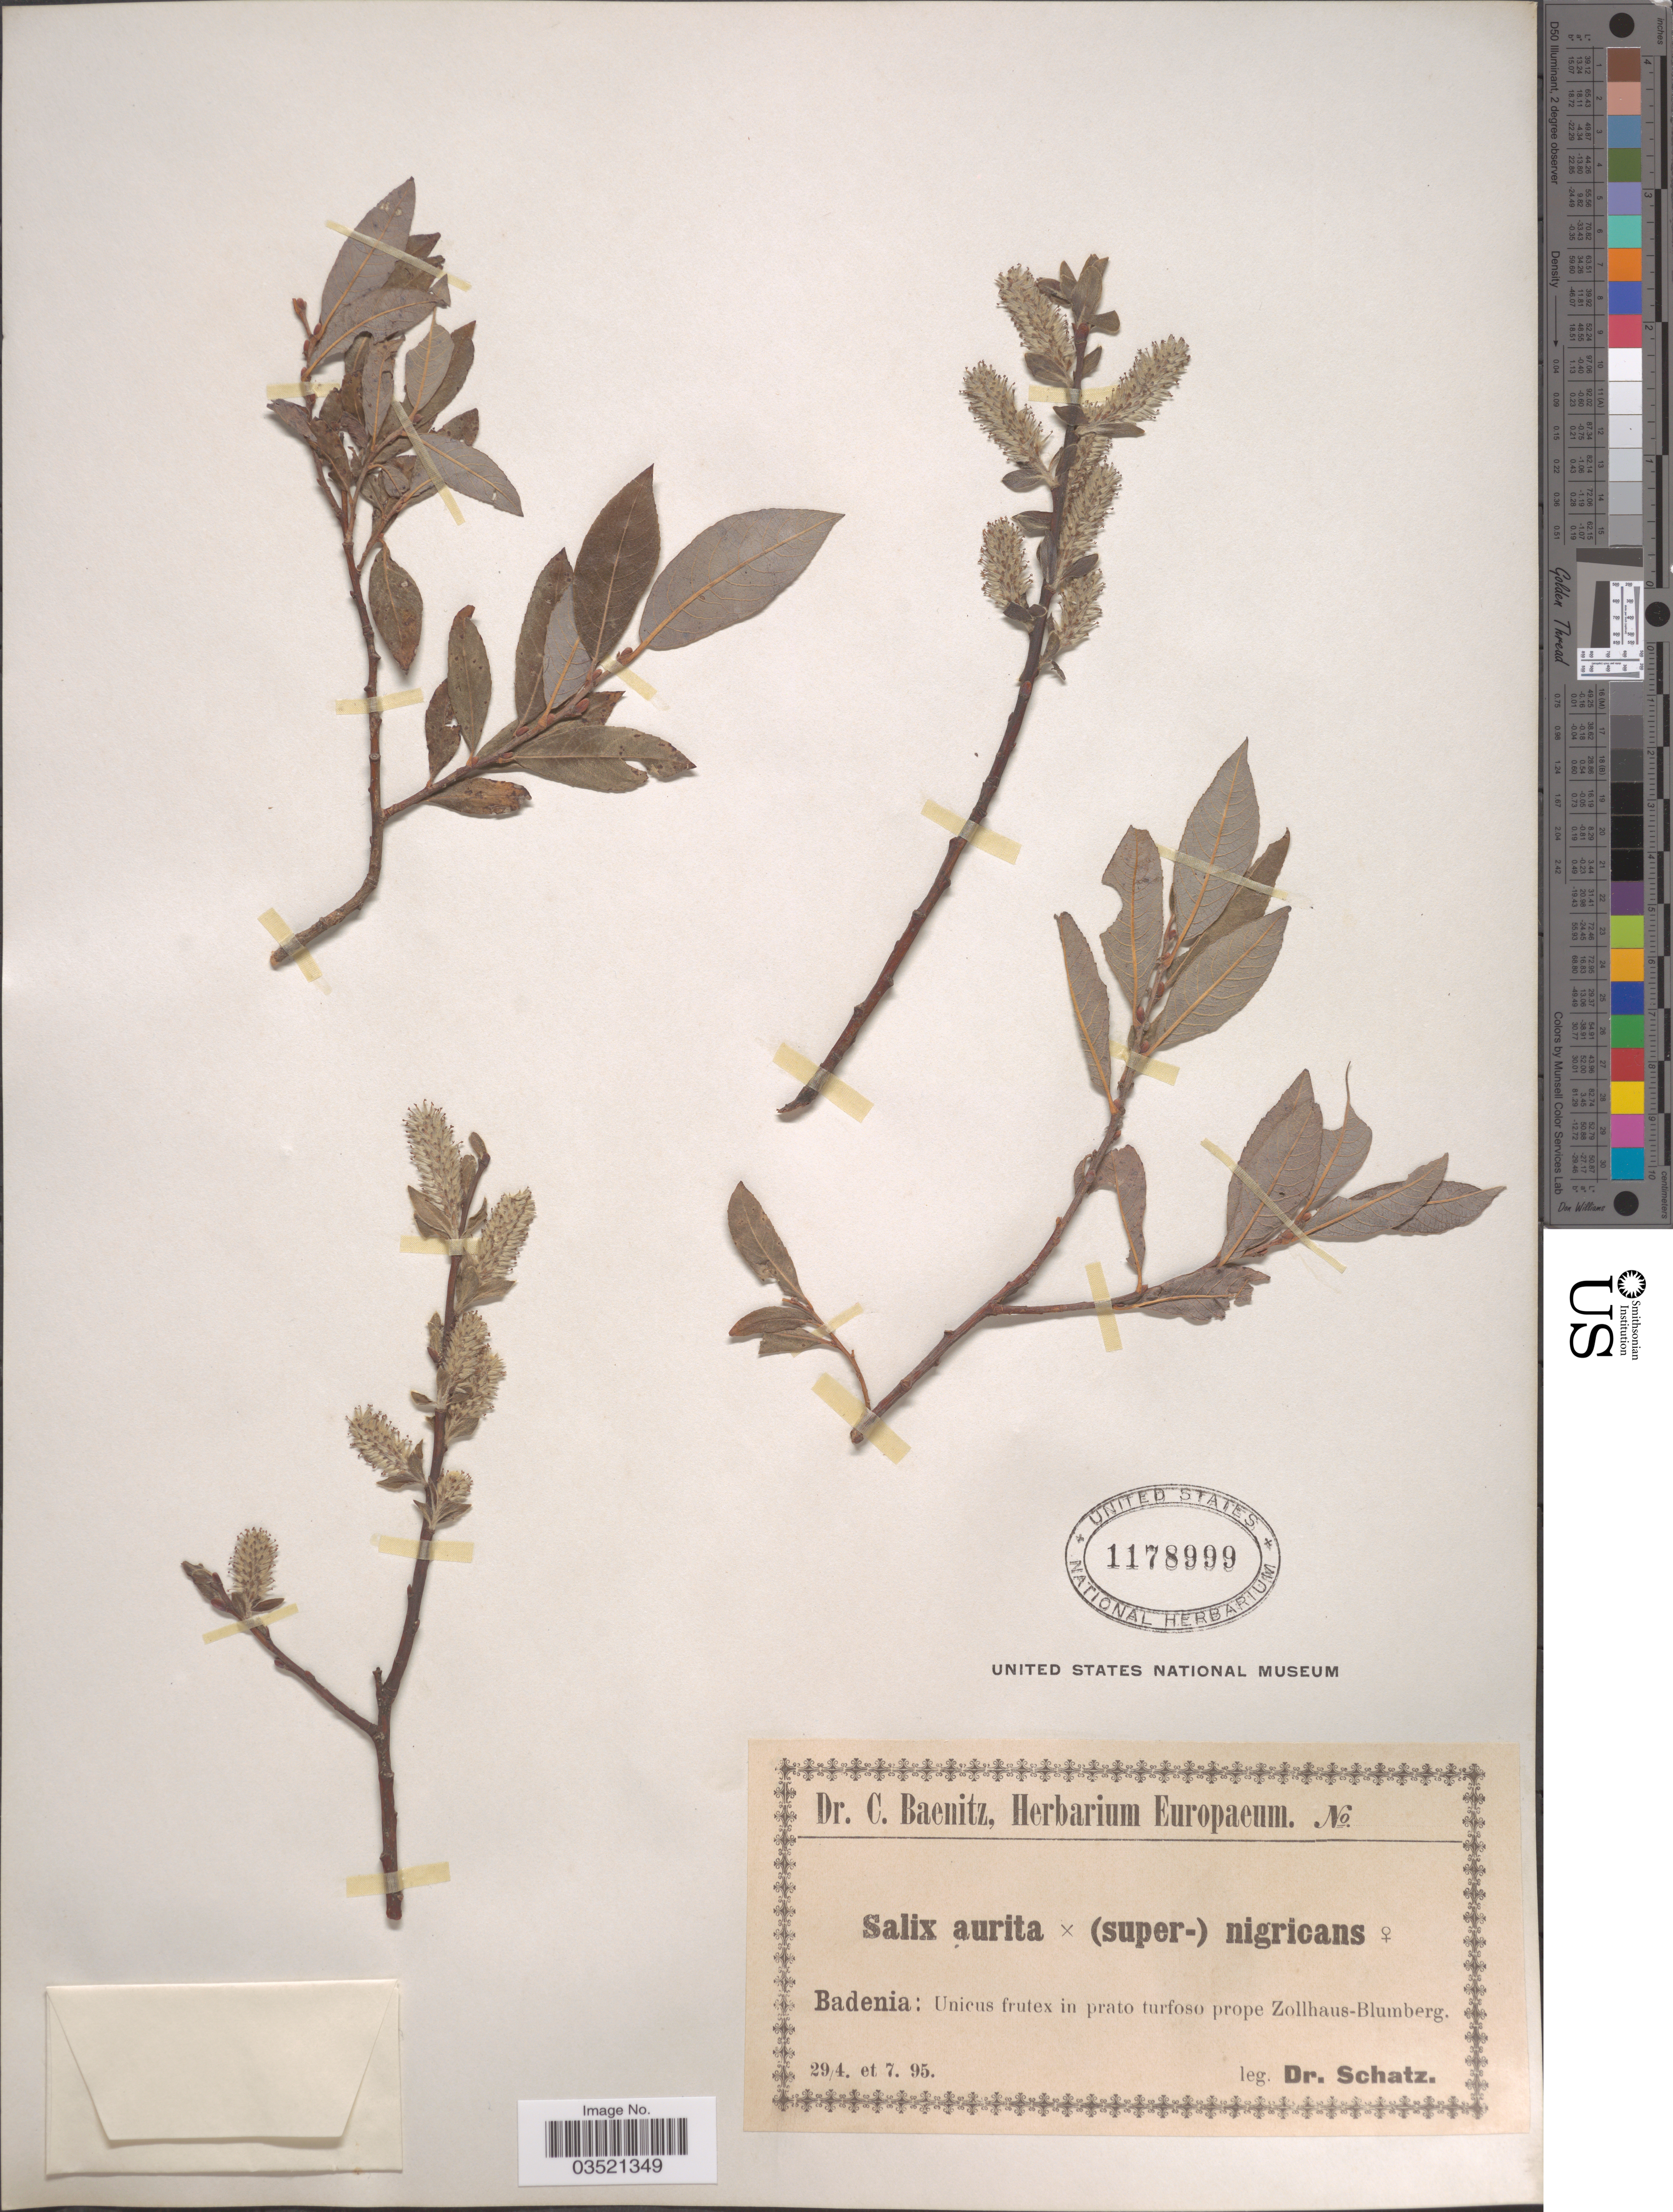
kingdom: Plantae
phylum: Tracheophyta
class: Magnoliopsida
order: Malpighiales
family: Salicaceae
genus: Salix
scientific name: Salix aurita x S. nigricans Sm.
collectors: Schatz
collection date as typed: Transcribed d/m/y: 29/4/95 to /7/95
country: Germany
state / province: Baden-Württemberg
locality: Badenia: Unicus frutex in prato turfoso prope Zollhaus-Blumberg.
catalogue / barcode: US 1178999